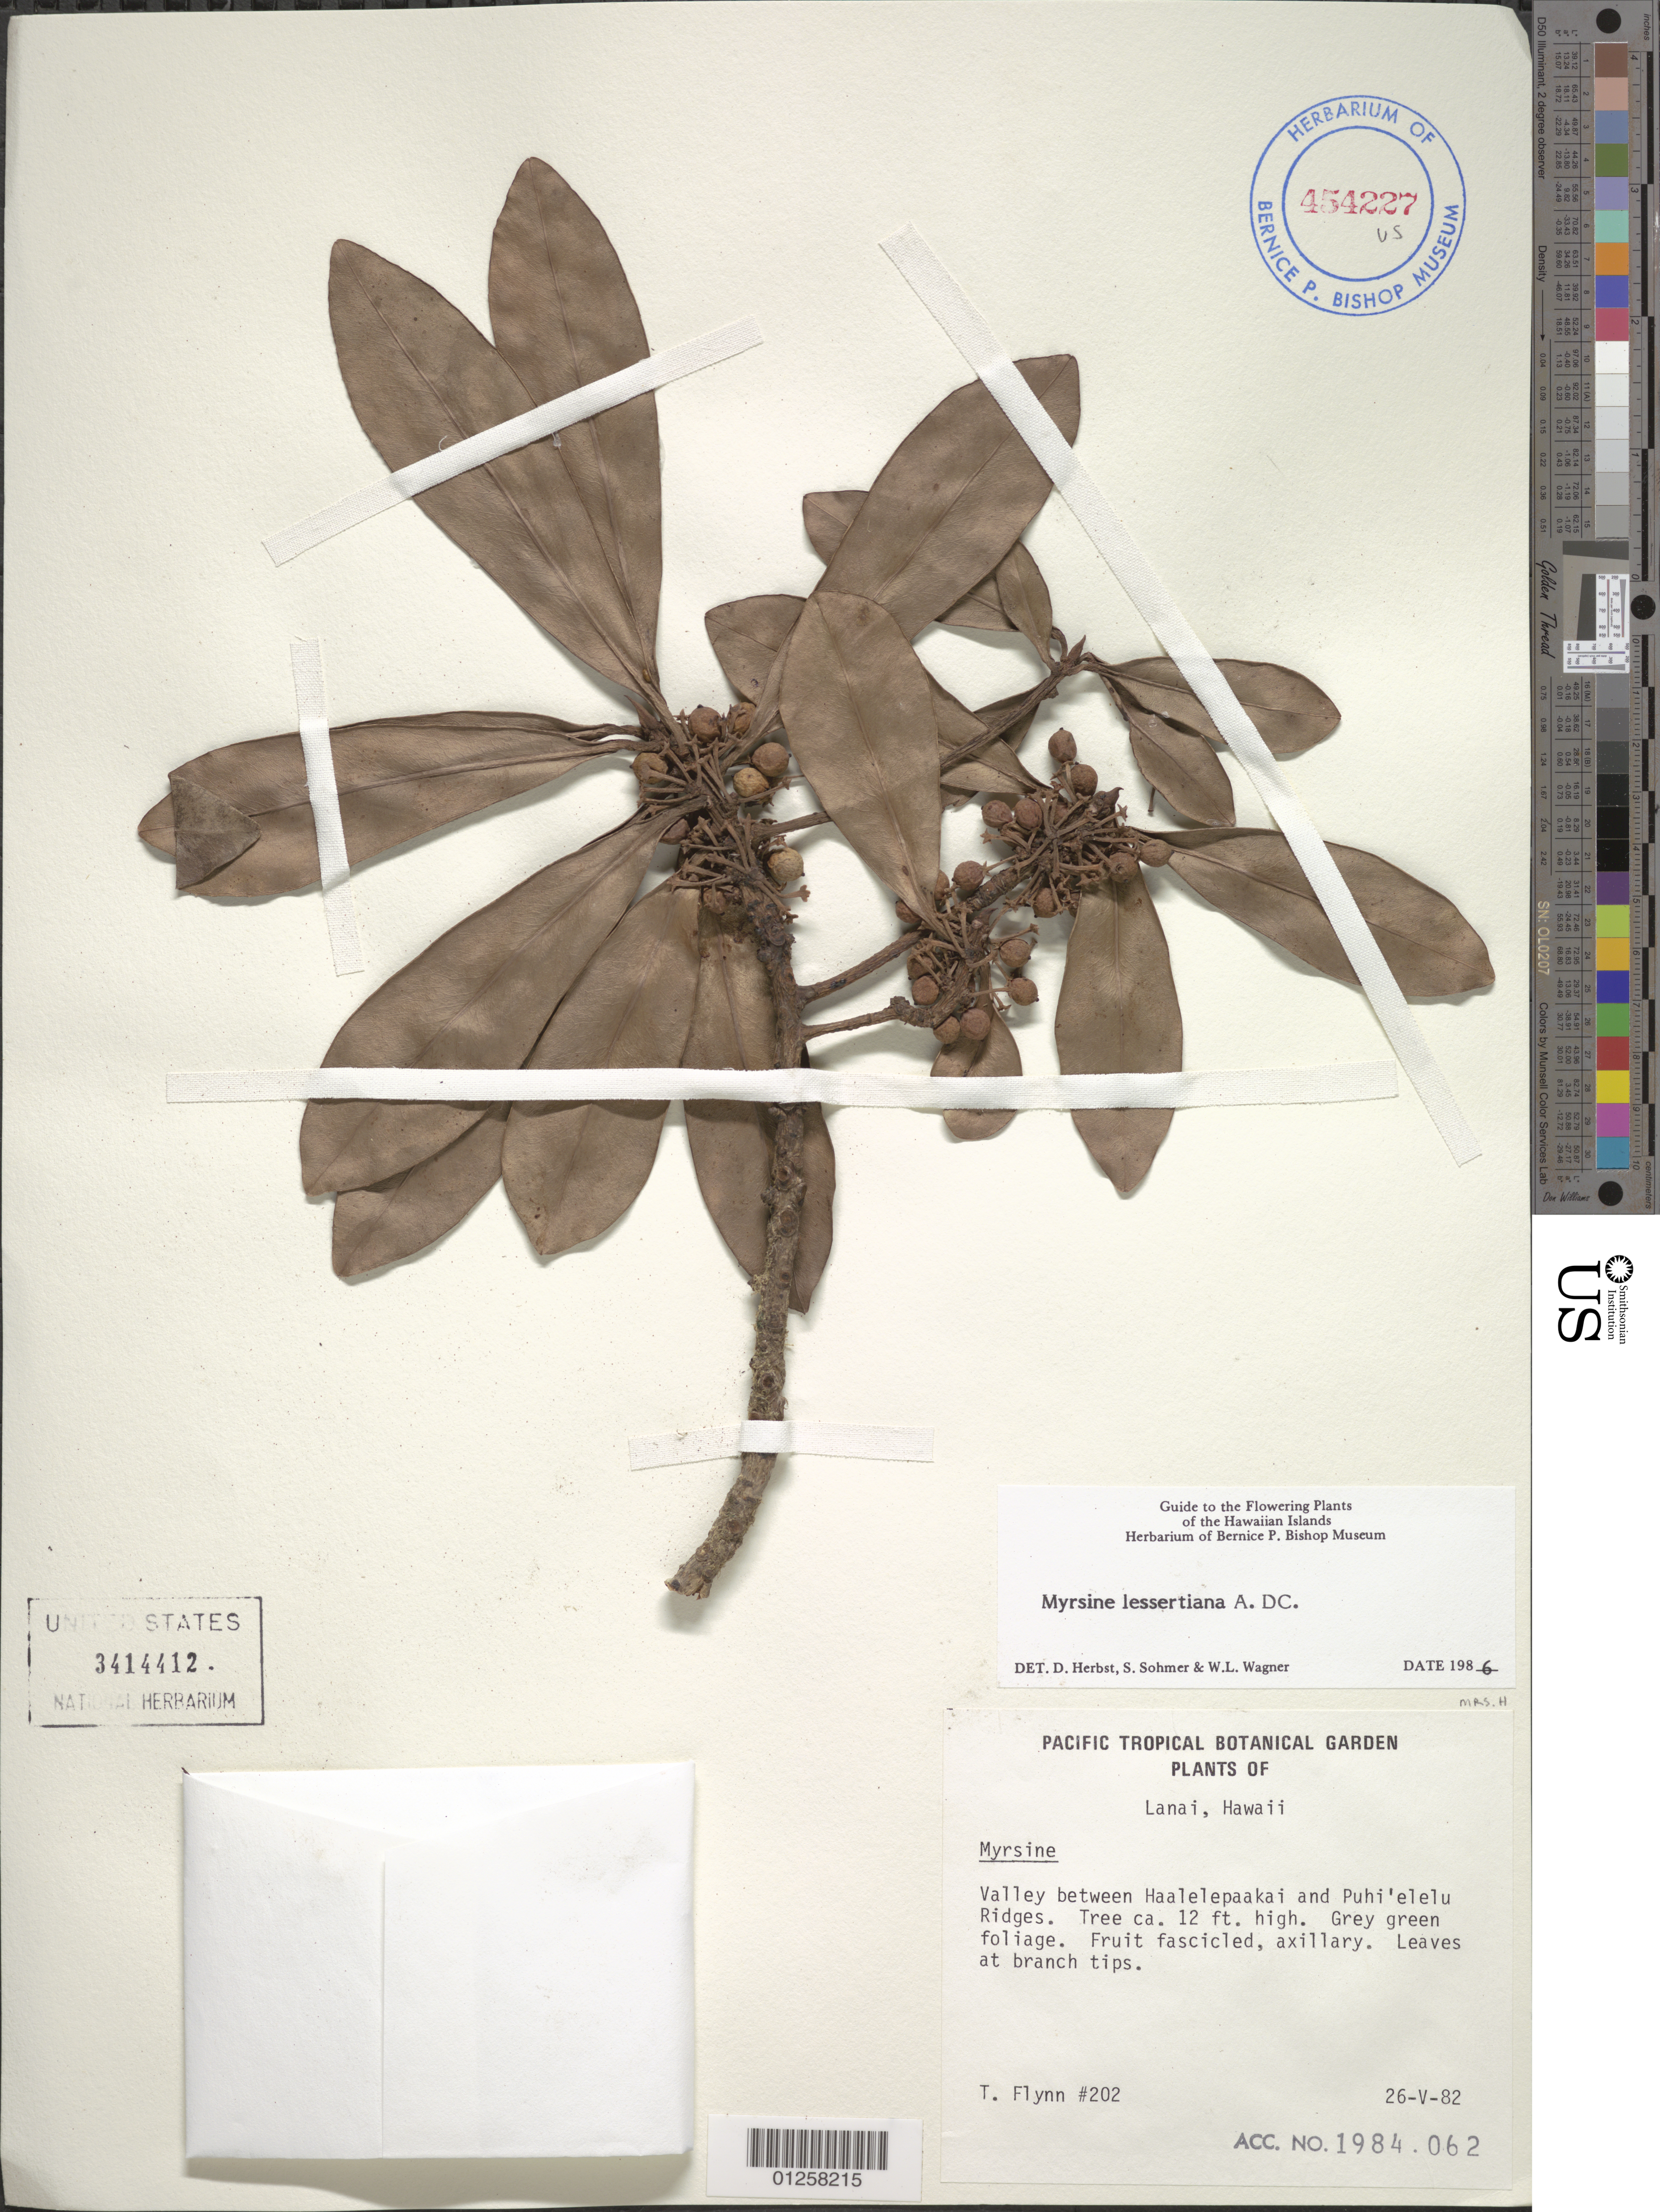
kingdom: Plantae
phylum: Tracheophyta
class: Magnoliopsida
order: Ericales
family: Primulaceae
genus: Myrsine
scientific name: Myrsine lessertiana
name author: A. DC.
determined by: Herbst, D. R.; Sohmer, S. H.; Wagner, W. L.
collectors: T. W. Flynn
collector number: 202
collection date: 1982-05-26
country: United States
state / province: Hawaii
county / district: Maui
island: Lana'i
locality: Valley between Haalelepaakai and Puhi'elelu Ridge.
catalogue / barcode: US 3414412